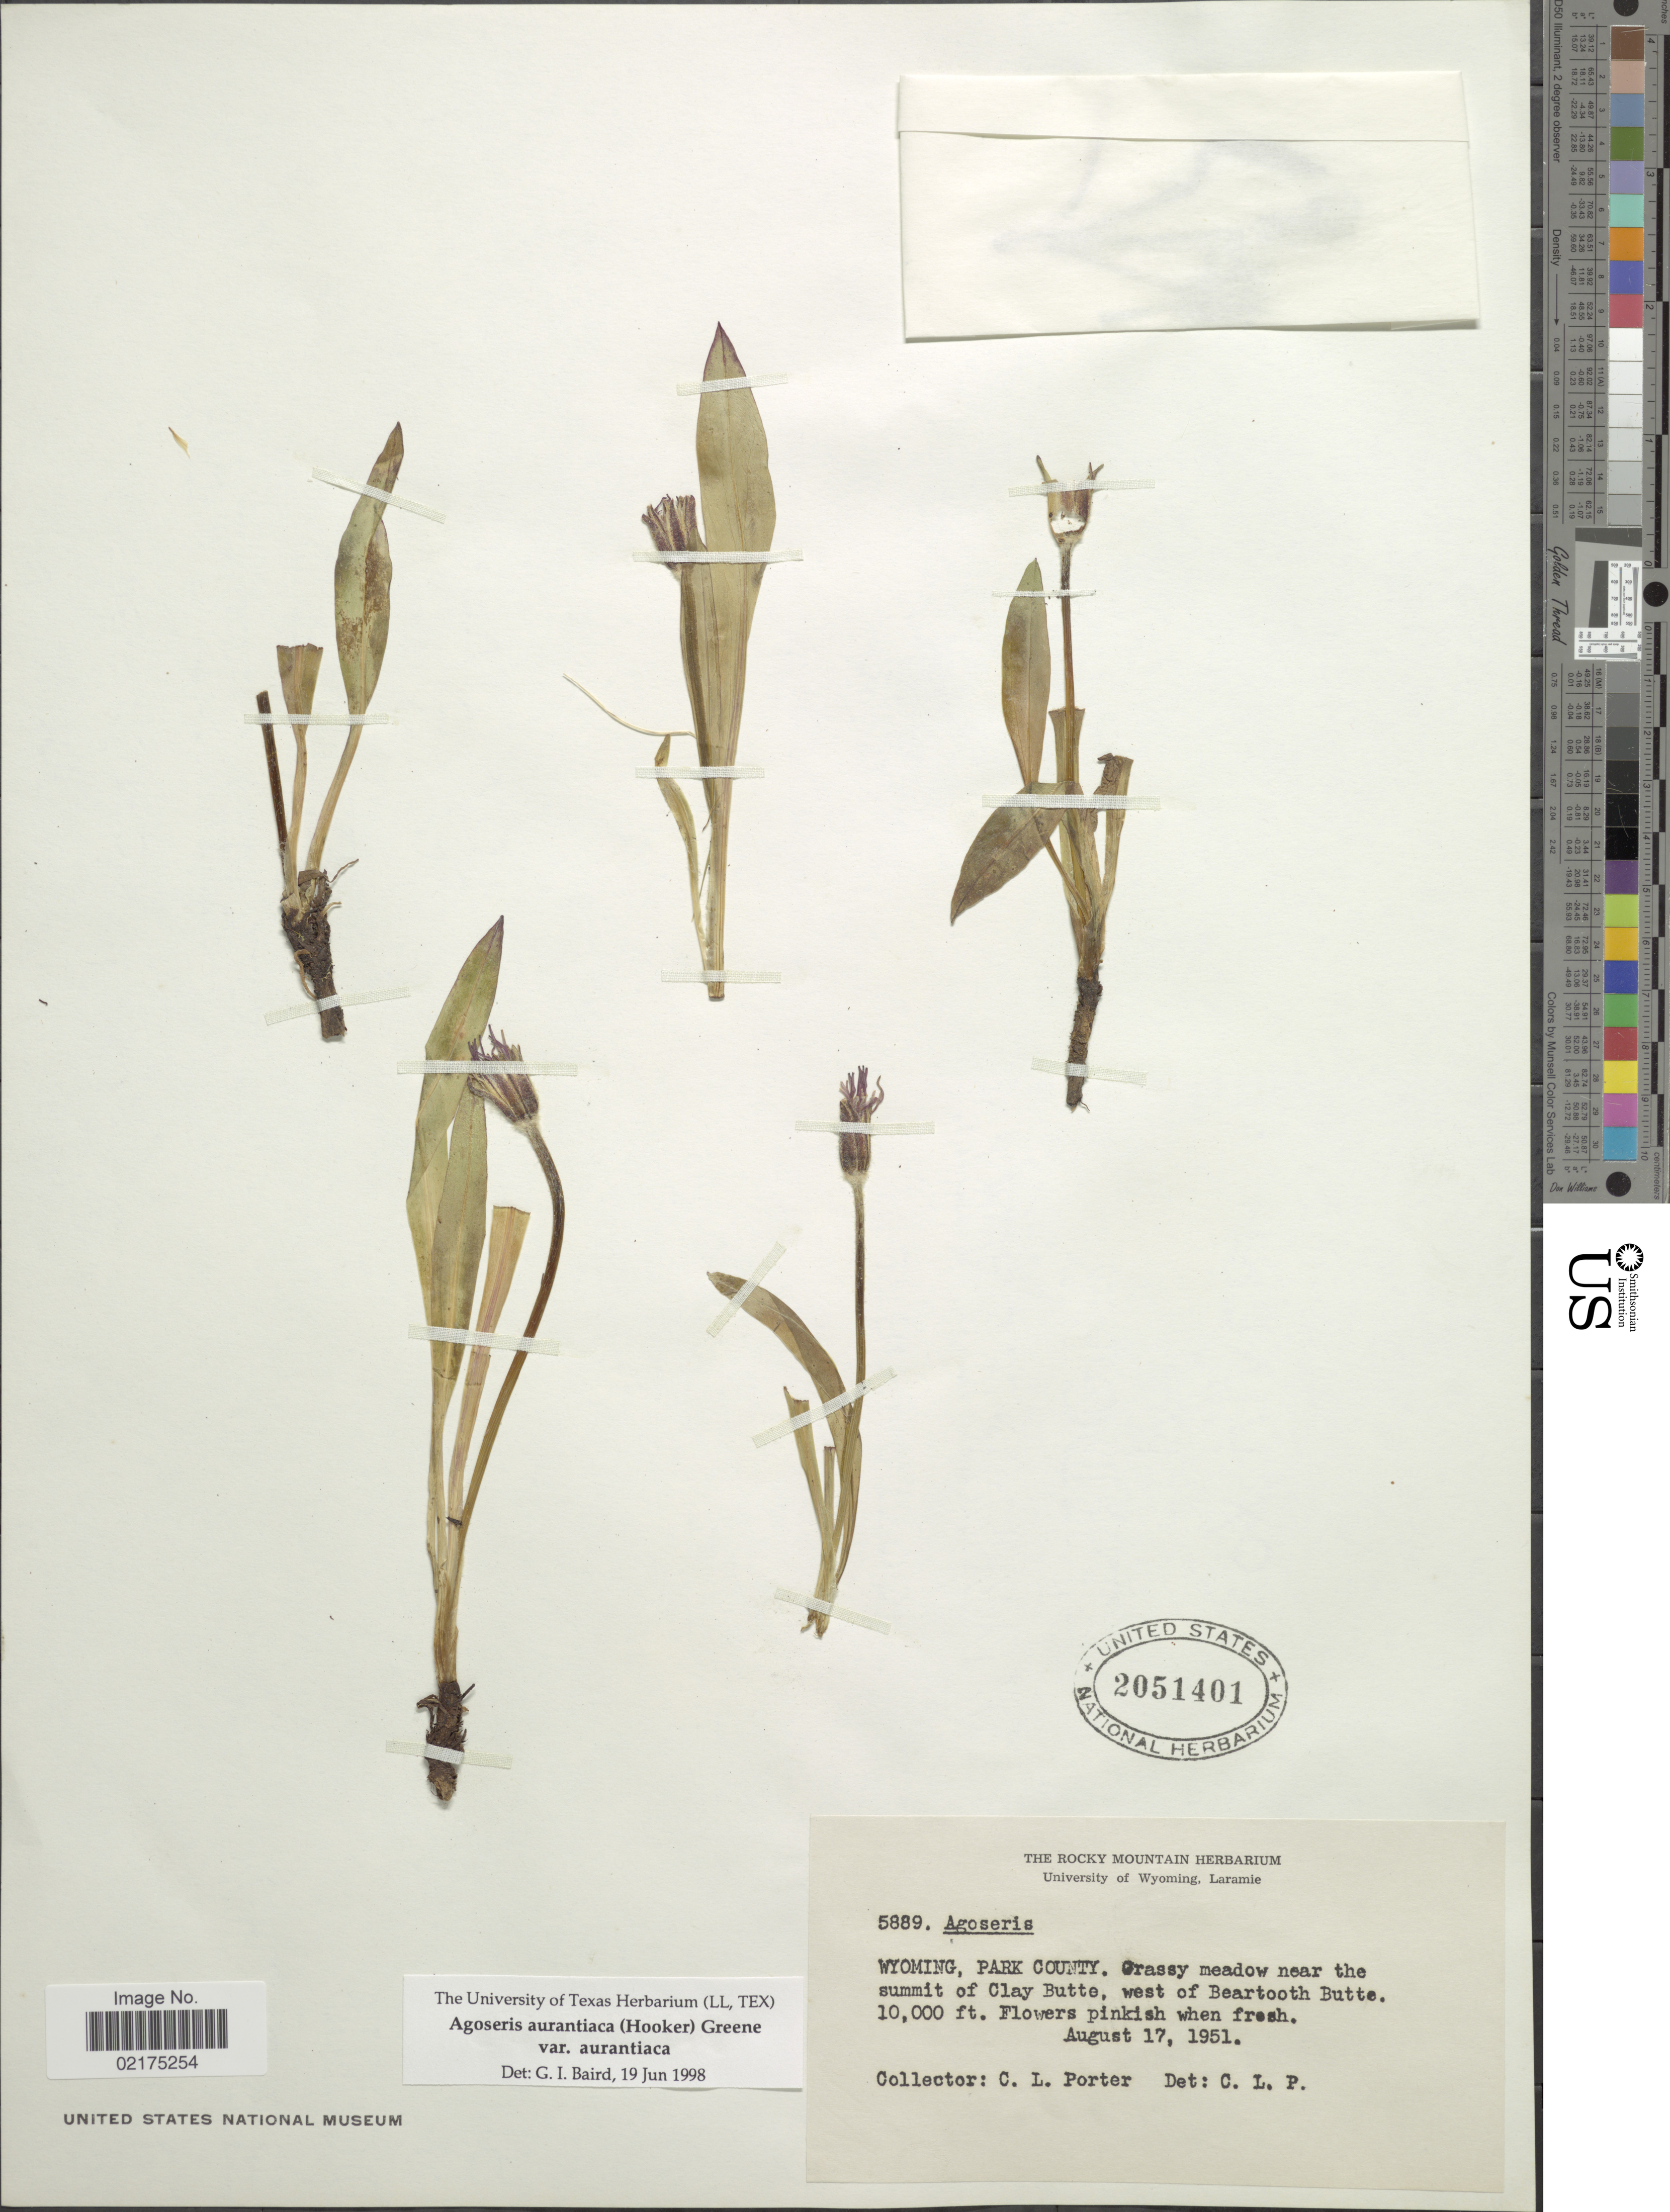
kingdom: Plantae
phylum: Tracheophyta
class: Magnoliopsida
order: Asterales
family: Asteraceae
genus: Agoseris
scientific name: Agoseris aurantiaca var. aurantiaca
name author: (Hook.) Greene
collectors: C. L. Porter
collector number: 5889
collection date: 1951-08-17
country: United States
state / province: Wyoming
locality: Park County. Grassy meadow near the summit of Clay Butte, west of Beartooth Butte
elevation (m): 3048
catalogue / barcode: US 2051401